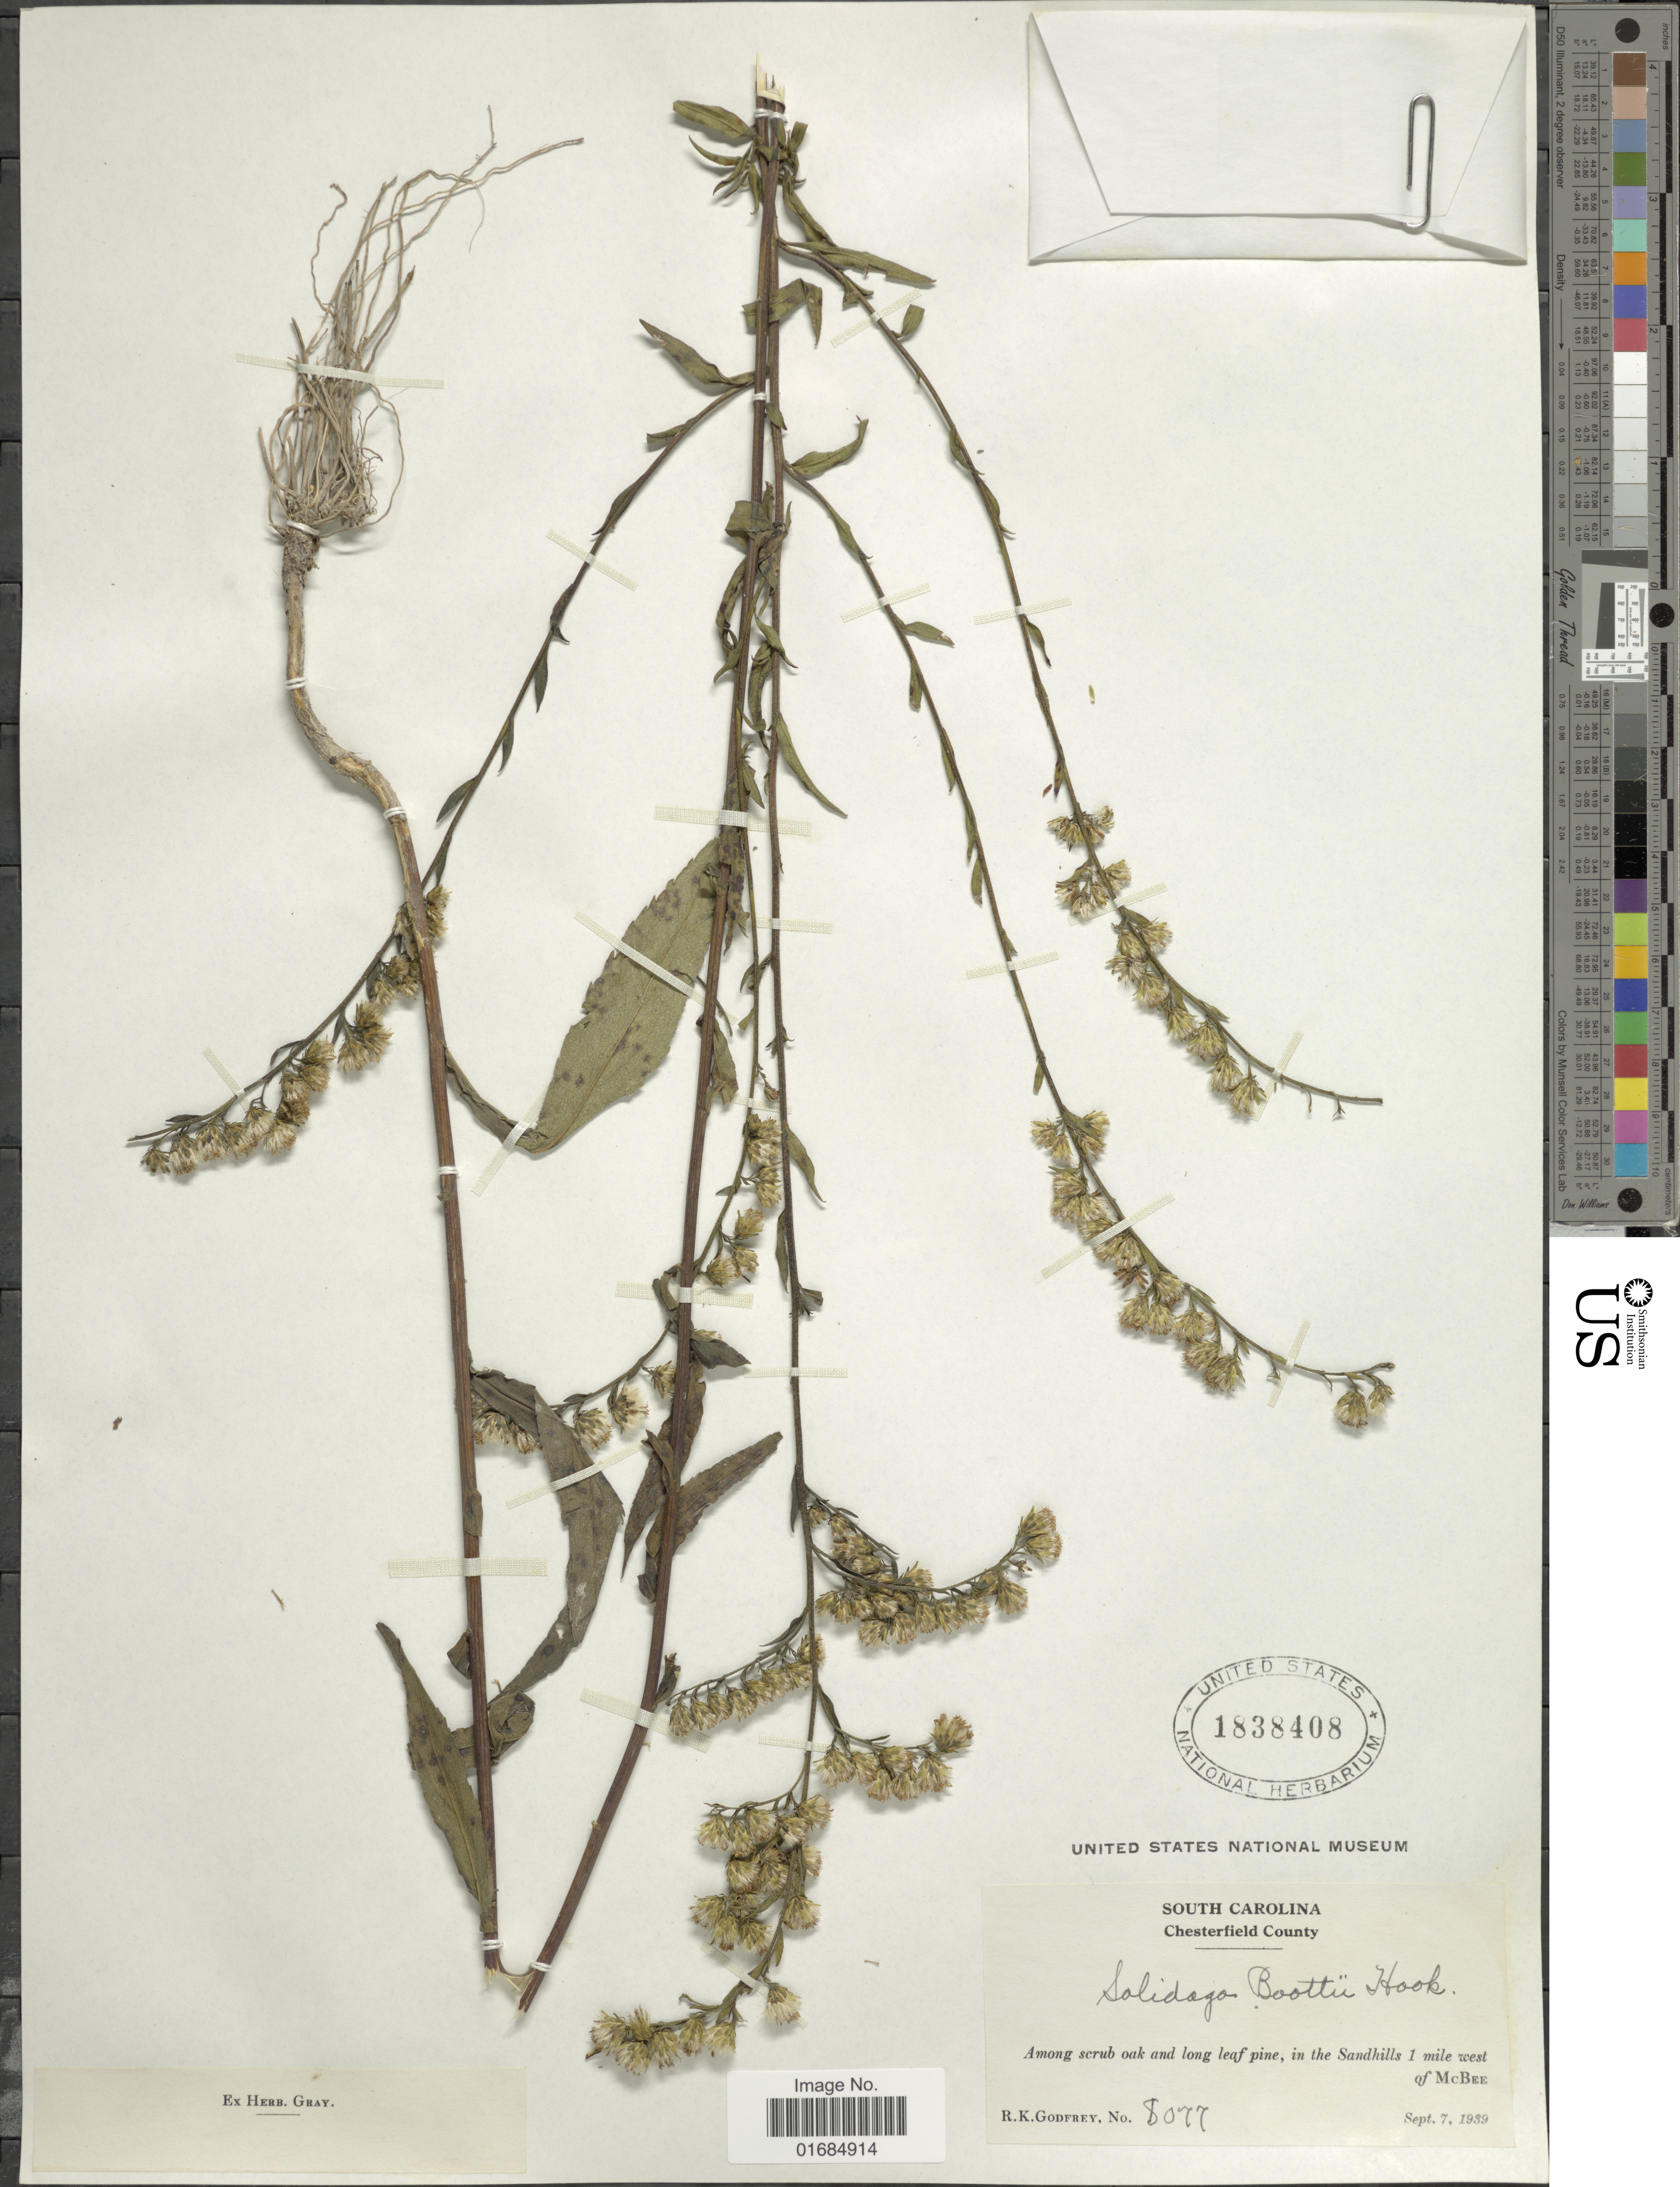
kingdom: Plantae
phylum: Tracheophyta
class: Magnoliopsida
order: Asterales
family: Asteraceae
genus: Solidago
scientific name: Solidago boottii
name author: Hook.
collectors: R. K. Godfrey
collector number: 8077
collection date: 1939-09-07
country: United States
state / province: South Carolina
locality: Chesterfield County, Among Scrub oak and long leaf pine, in the Sandhills 1 mile west ov McBee.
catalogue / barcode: US 1838408